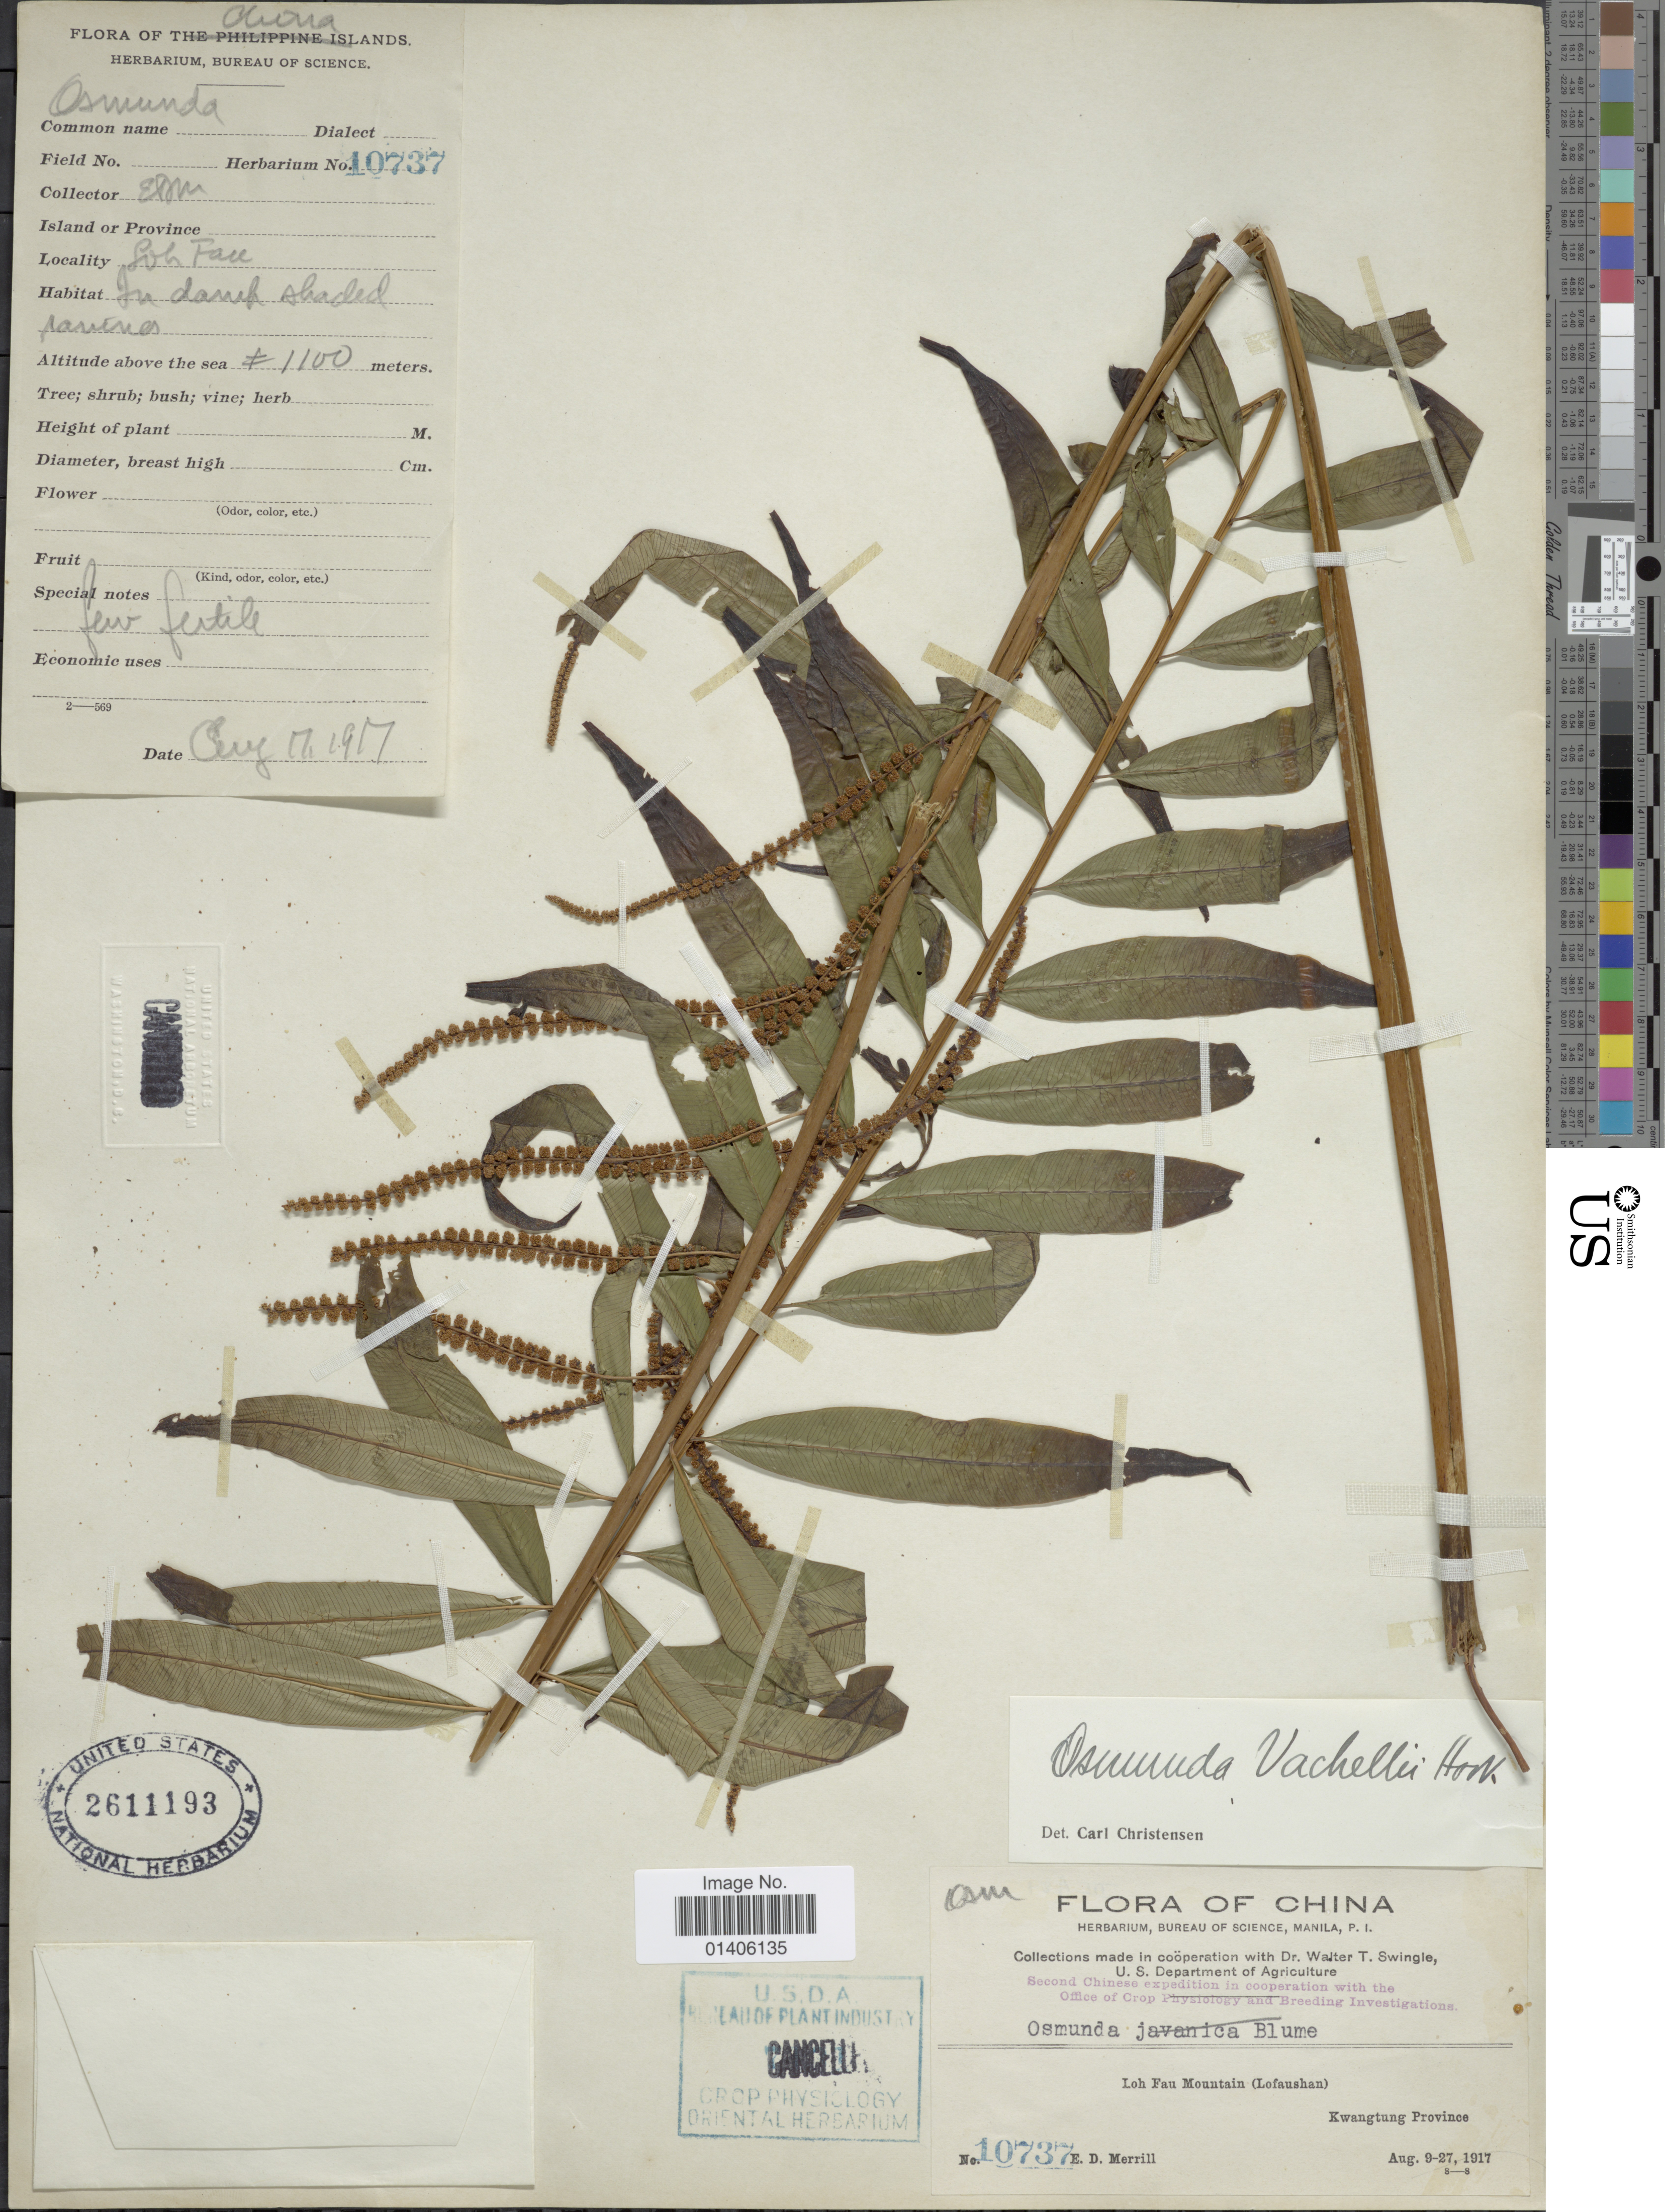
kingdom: Plantae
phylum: Tracheophyta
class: Polypodiopsida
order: Osmundales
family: Osmundaceae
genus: Osmunda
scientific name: Osmunda vachellii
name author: Hook.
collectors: E. D. Merrill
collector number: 10737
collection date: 1917-08-09/1917-08-27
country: China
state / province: Guangdong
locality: Loh Fau Mountain (LOfaushan) Kwangtung Province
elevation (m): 1100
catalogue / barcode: US 2611193